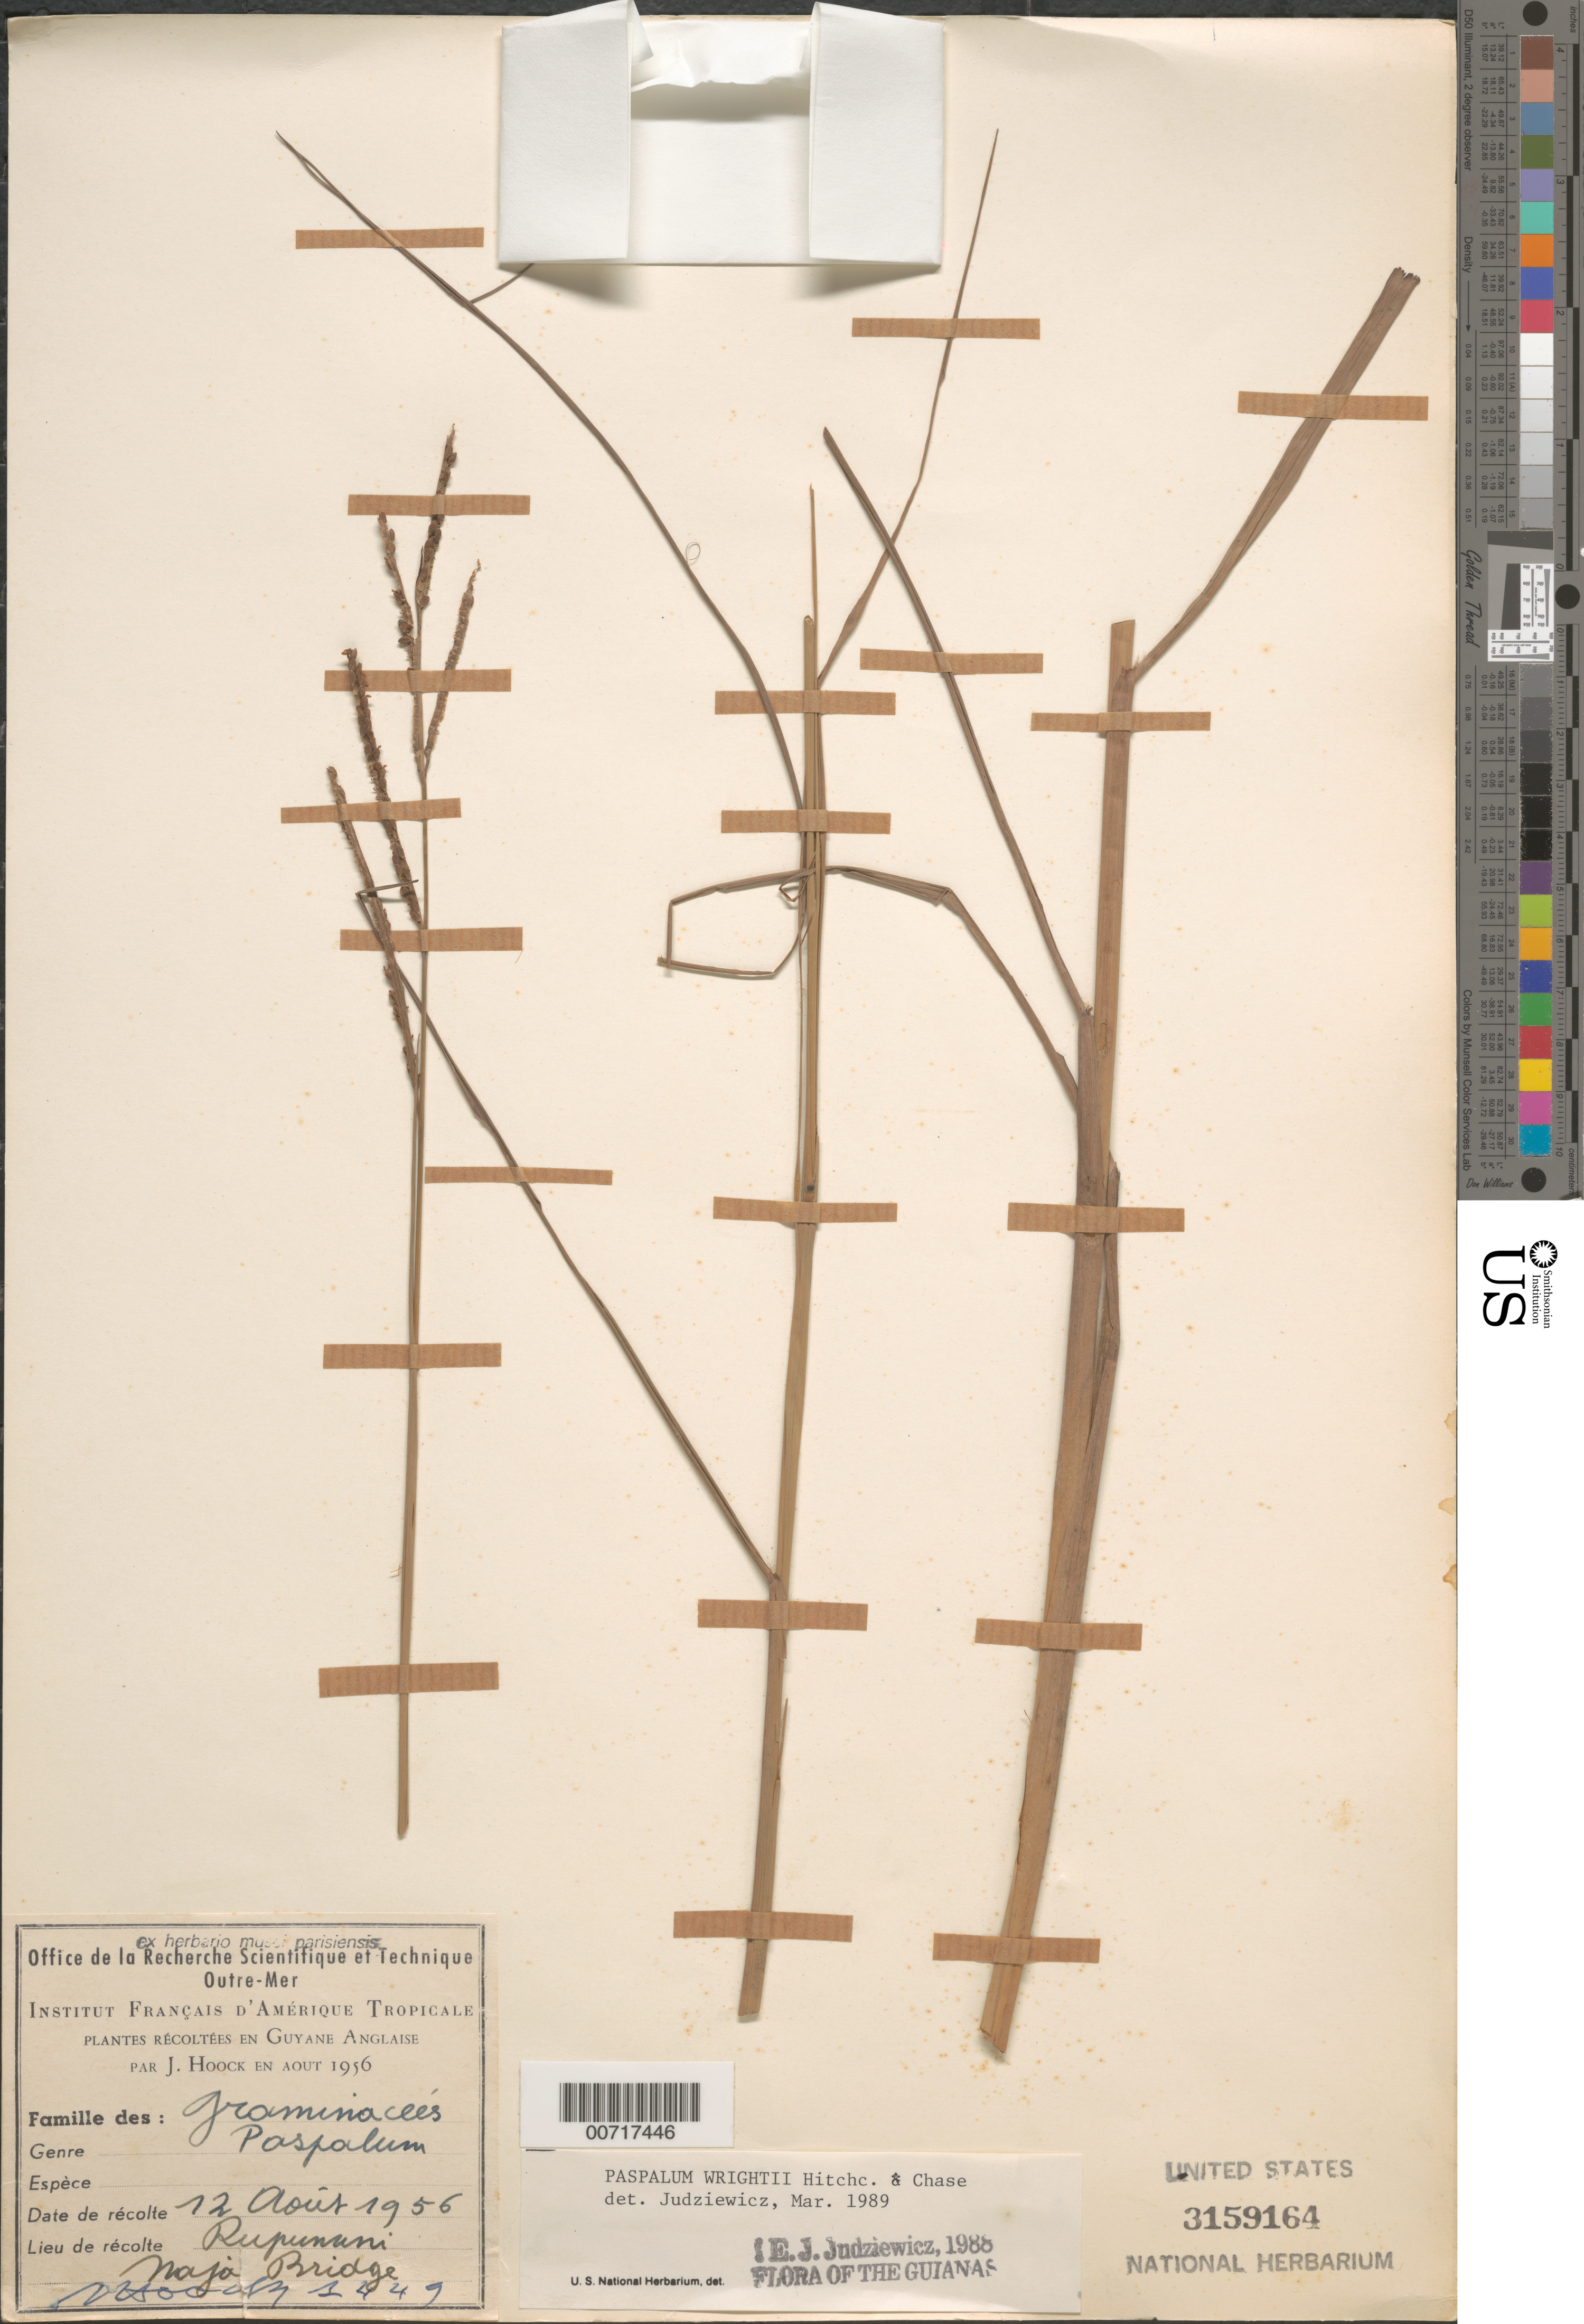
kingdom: Plantae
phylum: Tracheophyta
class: Liliopsida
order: Poales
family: Poaceae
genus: Paspalum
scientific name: Paspalum wrightii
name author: Hitchc. & Chase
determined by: Judziewicz, E. J.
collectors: J. Hoock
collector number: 1449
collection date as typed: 12-Aug-56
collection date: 1956-08-12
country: Guyana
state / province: U. Takutu-U. Essequibo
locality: Rupununi, Route de Naja Bridge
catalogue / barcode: US 3159164